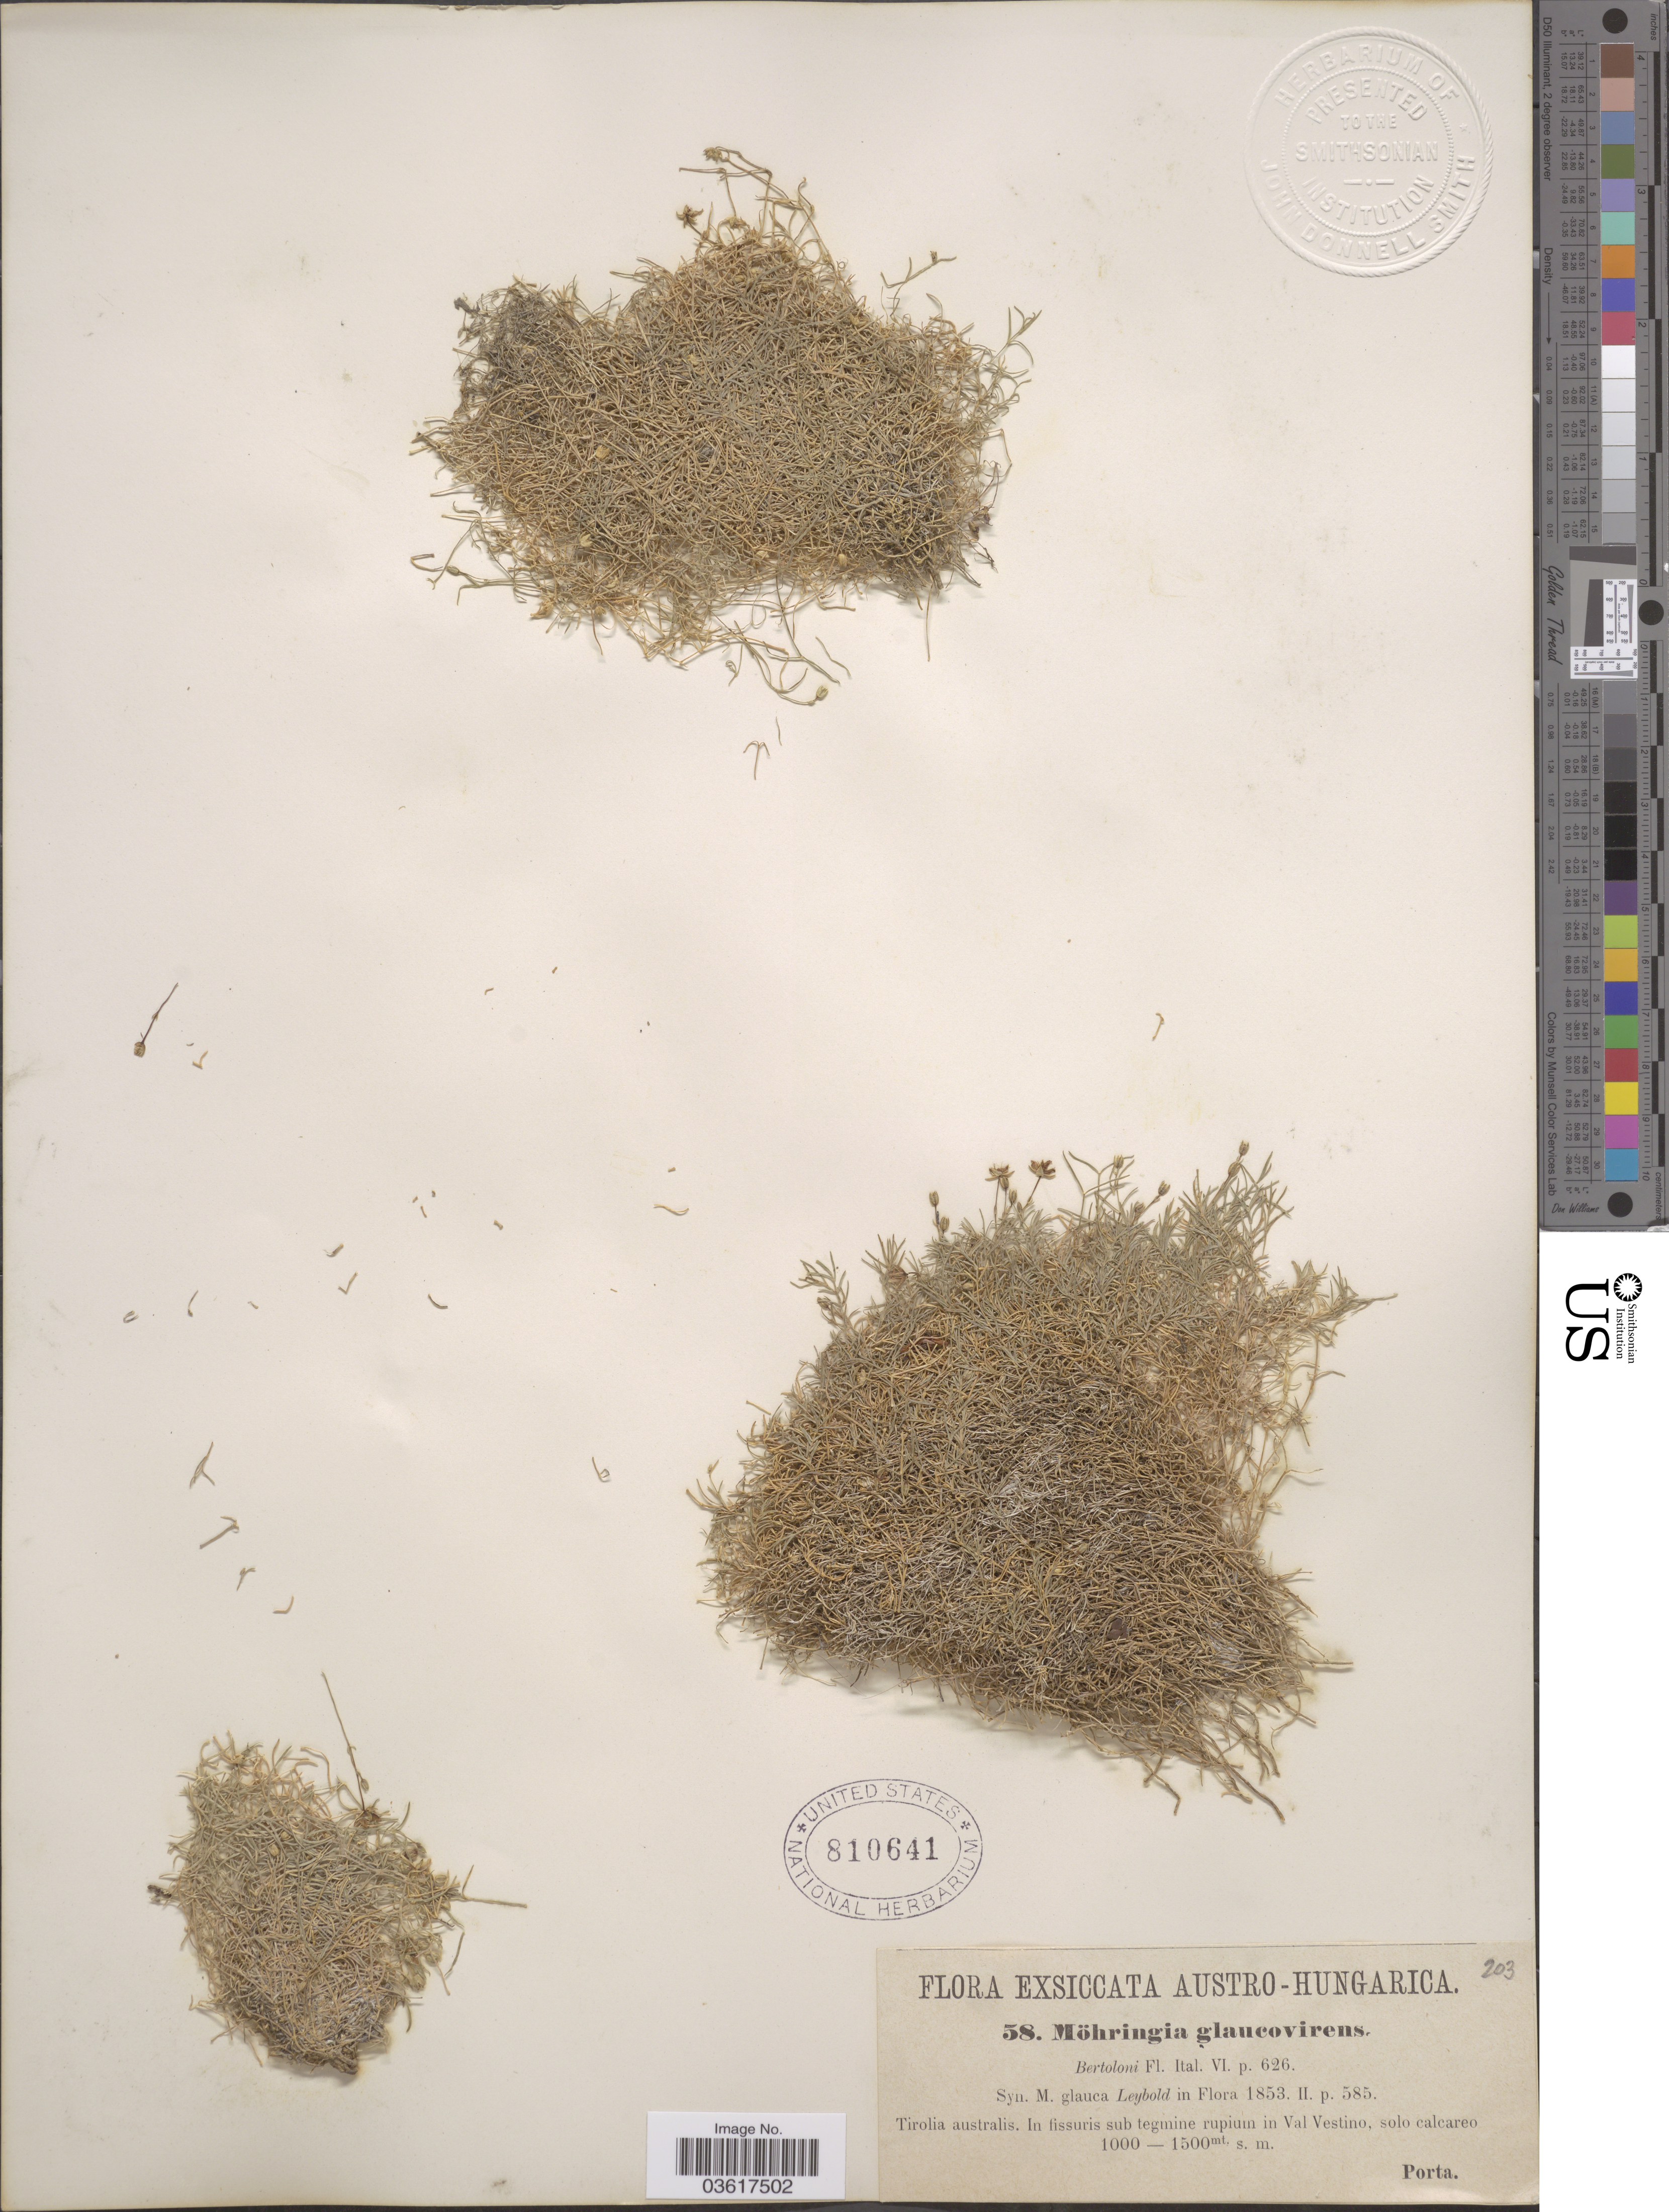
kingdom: Plantae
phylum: Tracheophyta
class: Magnoliopsida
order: Caryophyllales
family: Caryophyllaceae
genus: Moehringia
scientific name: Moehringia glaucovirens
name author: Bertol.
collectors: -- Porta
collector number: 58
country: Italy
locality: Austro-Hungarica. Tirolia australis. In fissuris sub tegmine rupium in Val Vestino.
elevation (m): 1000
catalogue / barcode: US 810641